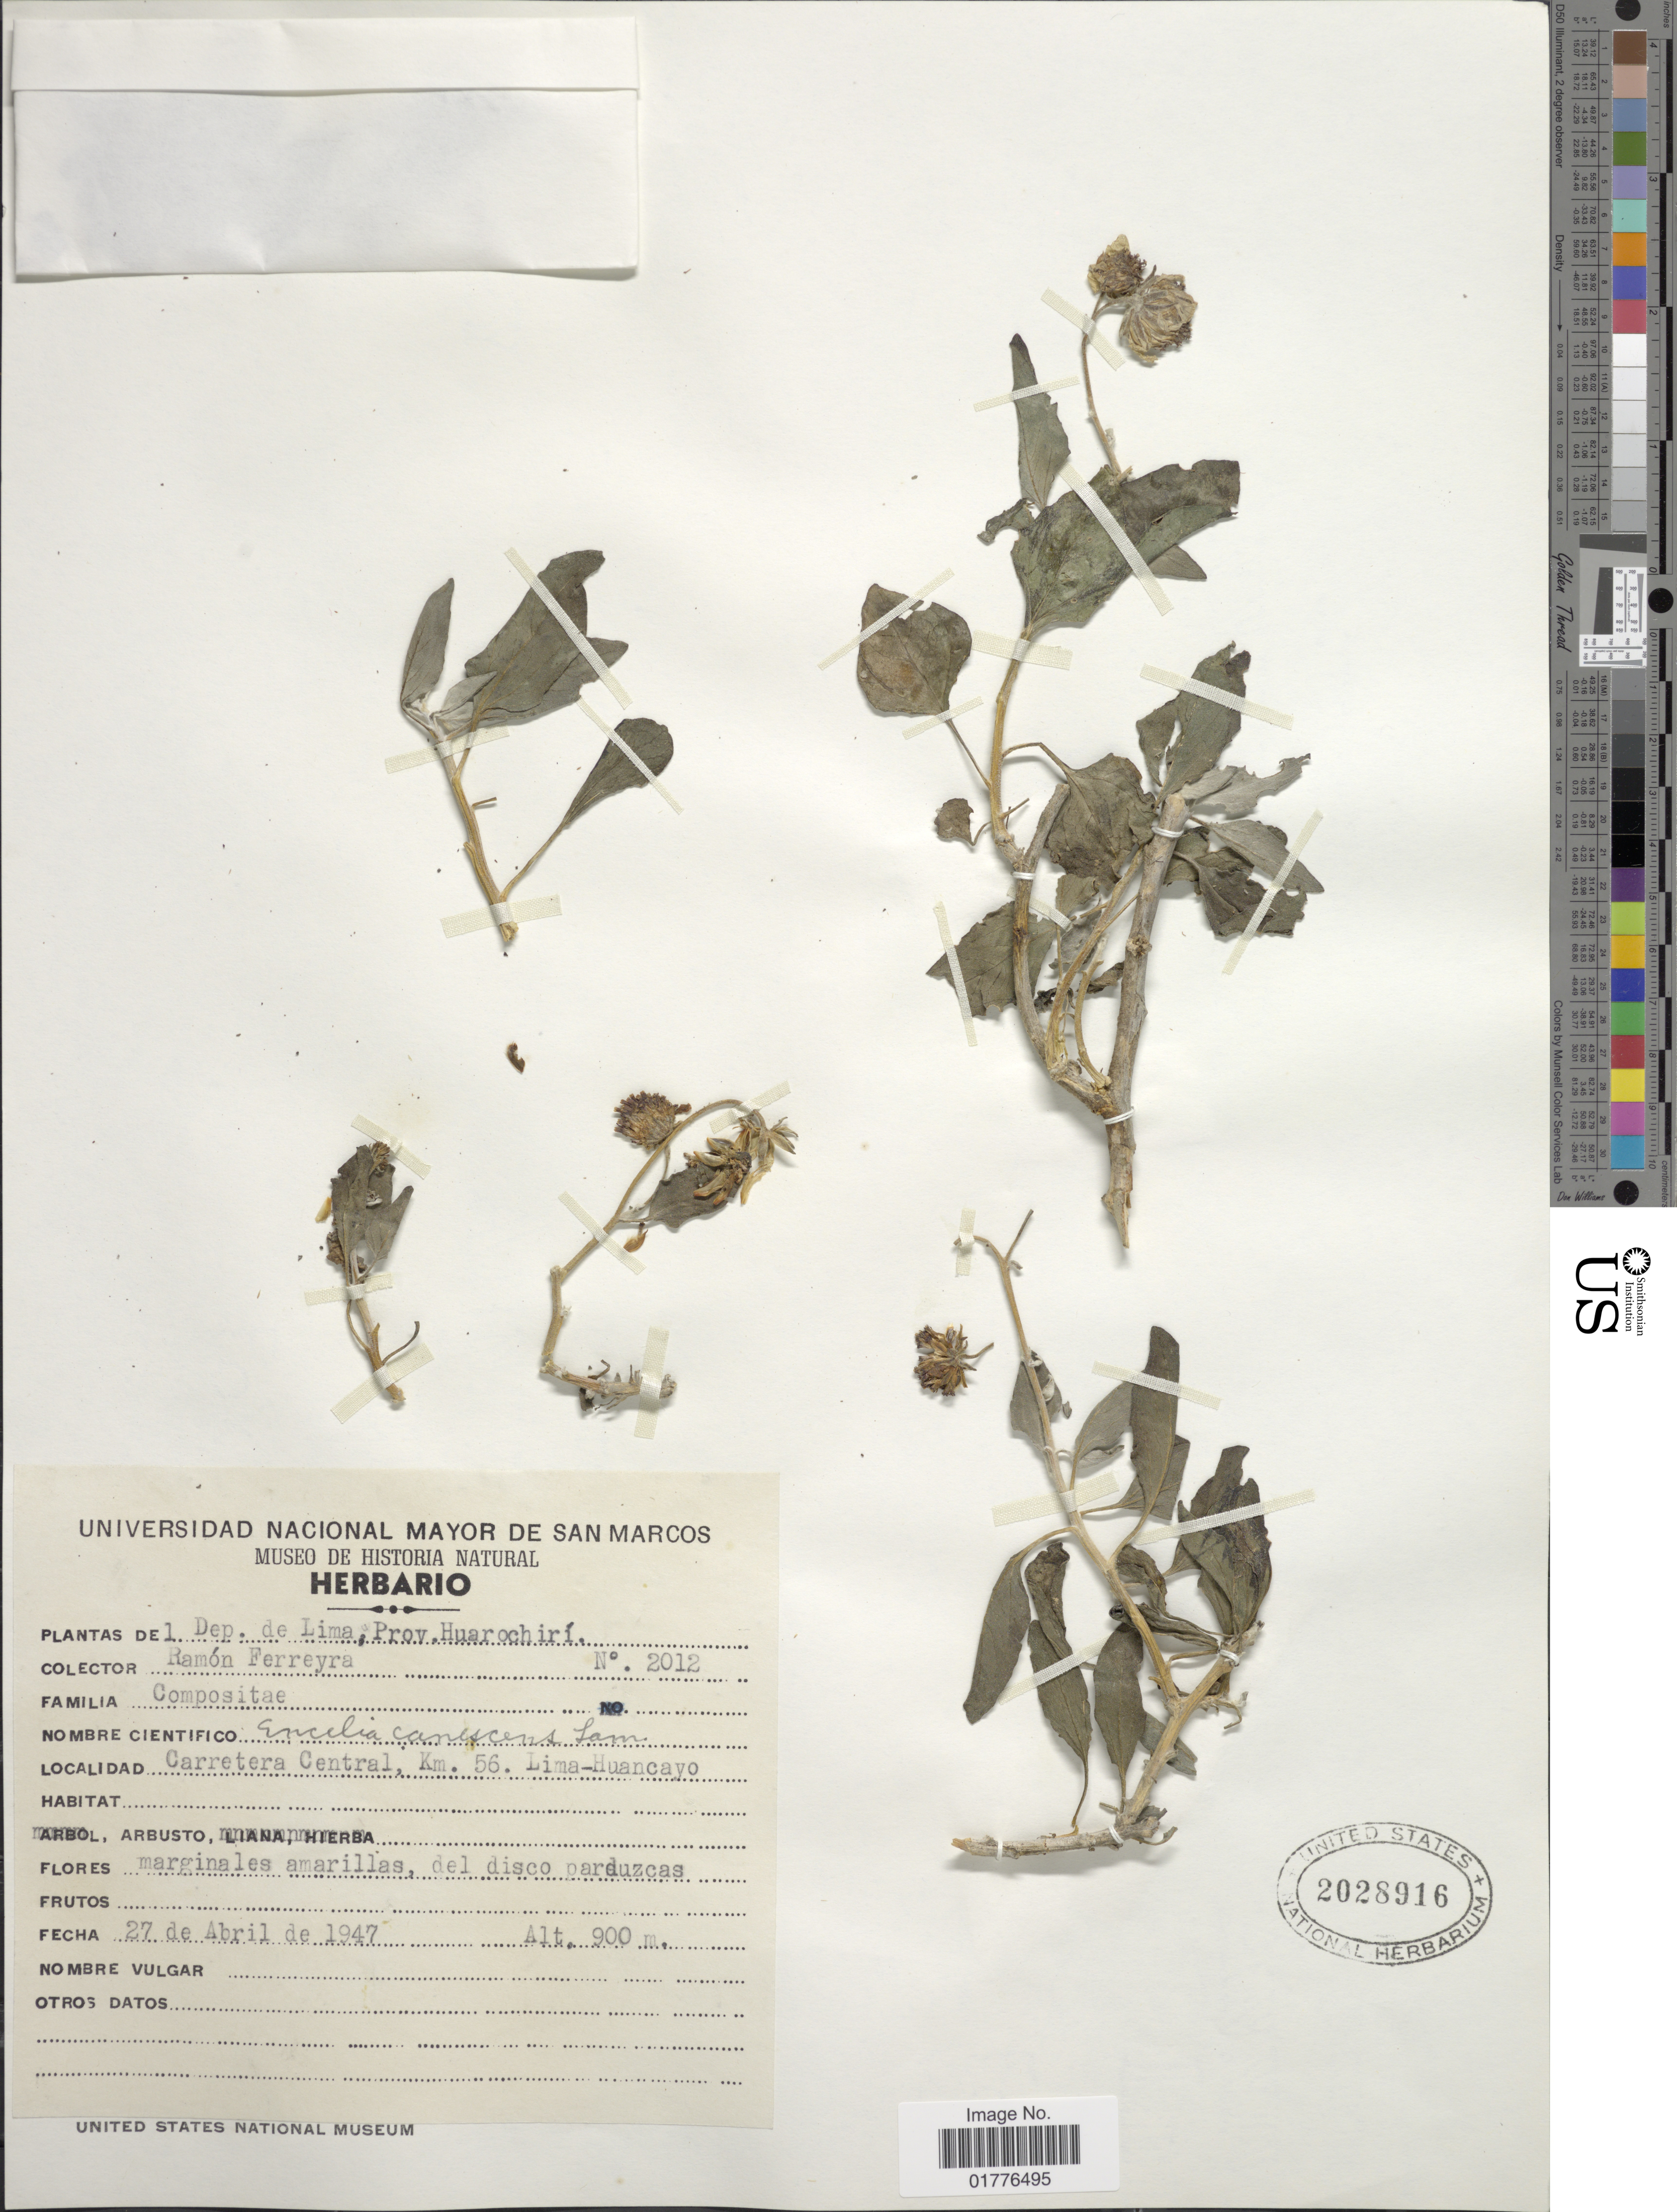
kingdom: Plantae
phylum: Tracheophyta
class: Magnoliopsida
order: Asterales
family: Asteraceae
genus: Encelia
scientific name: Encelia canescens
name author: Lam.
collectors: R. A. Ferreyra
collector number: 2012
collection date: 1947-04-27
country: Peru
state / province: Lima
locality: Prov. Huarochirí. Carretera Central, Km. 56. Lima-Huancayo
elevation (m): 900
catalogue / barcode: US 2028916